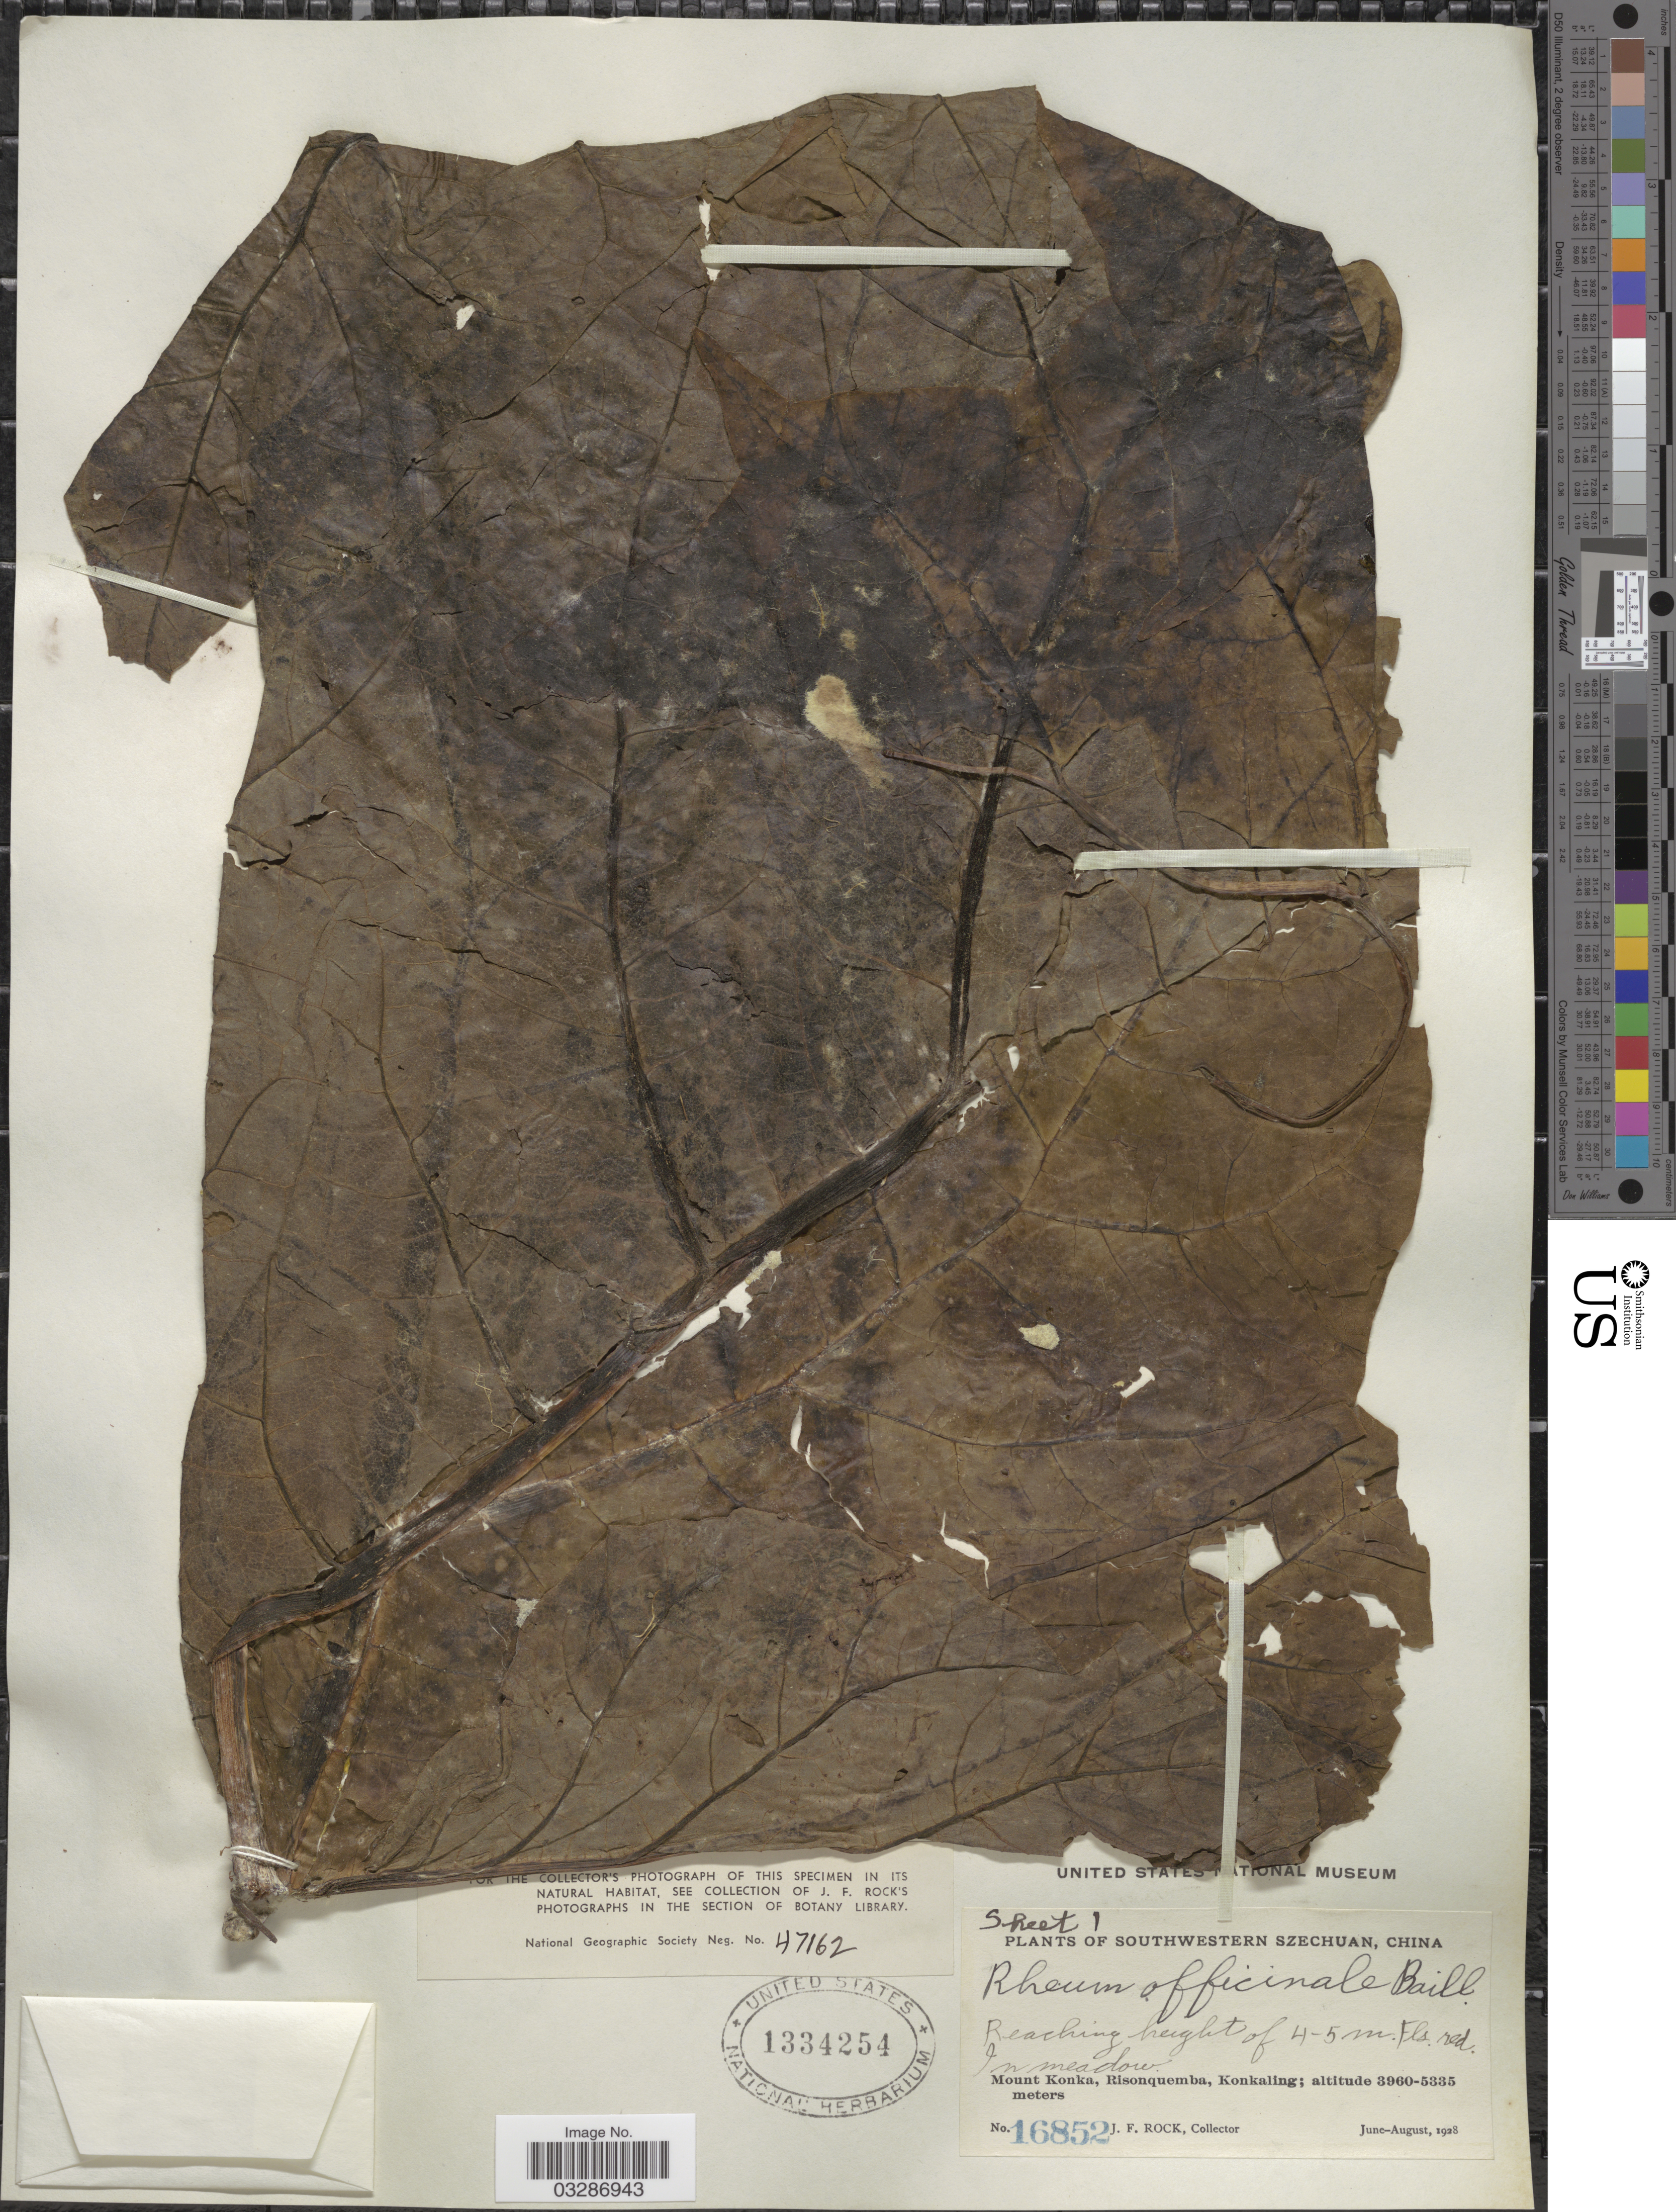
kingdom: Plantae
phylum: Tracheophyta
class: Magnoliopsida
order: Caryophyllales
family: Polygonaceae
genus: Rheum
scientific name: Rheum officinale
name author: Baill.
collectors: J. Rock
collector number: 16852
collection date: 1928-06/1928-08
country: China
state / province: Sichuan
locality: Southwestern Szechuan. Mount Konka, Risonquemba, Konkaling.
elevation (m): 3960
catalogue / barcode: US 1334254